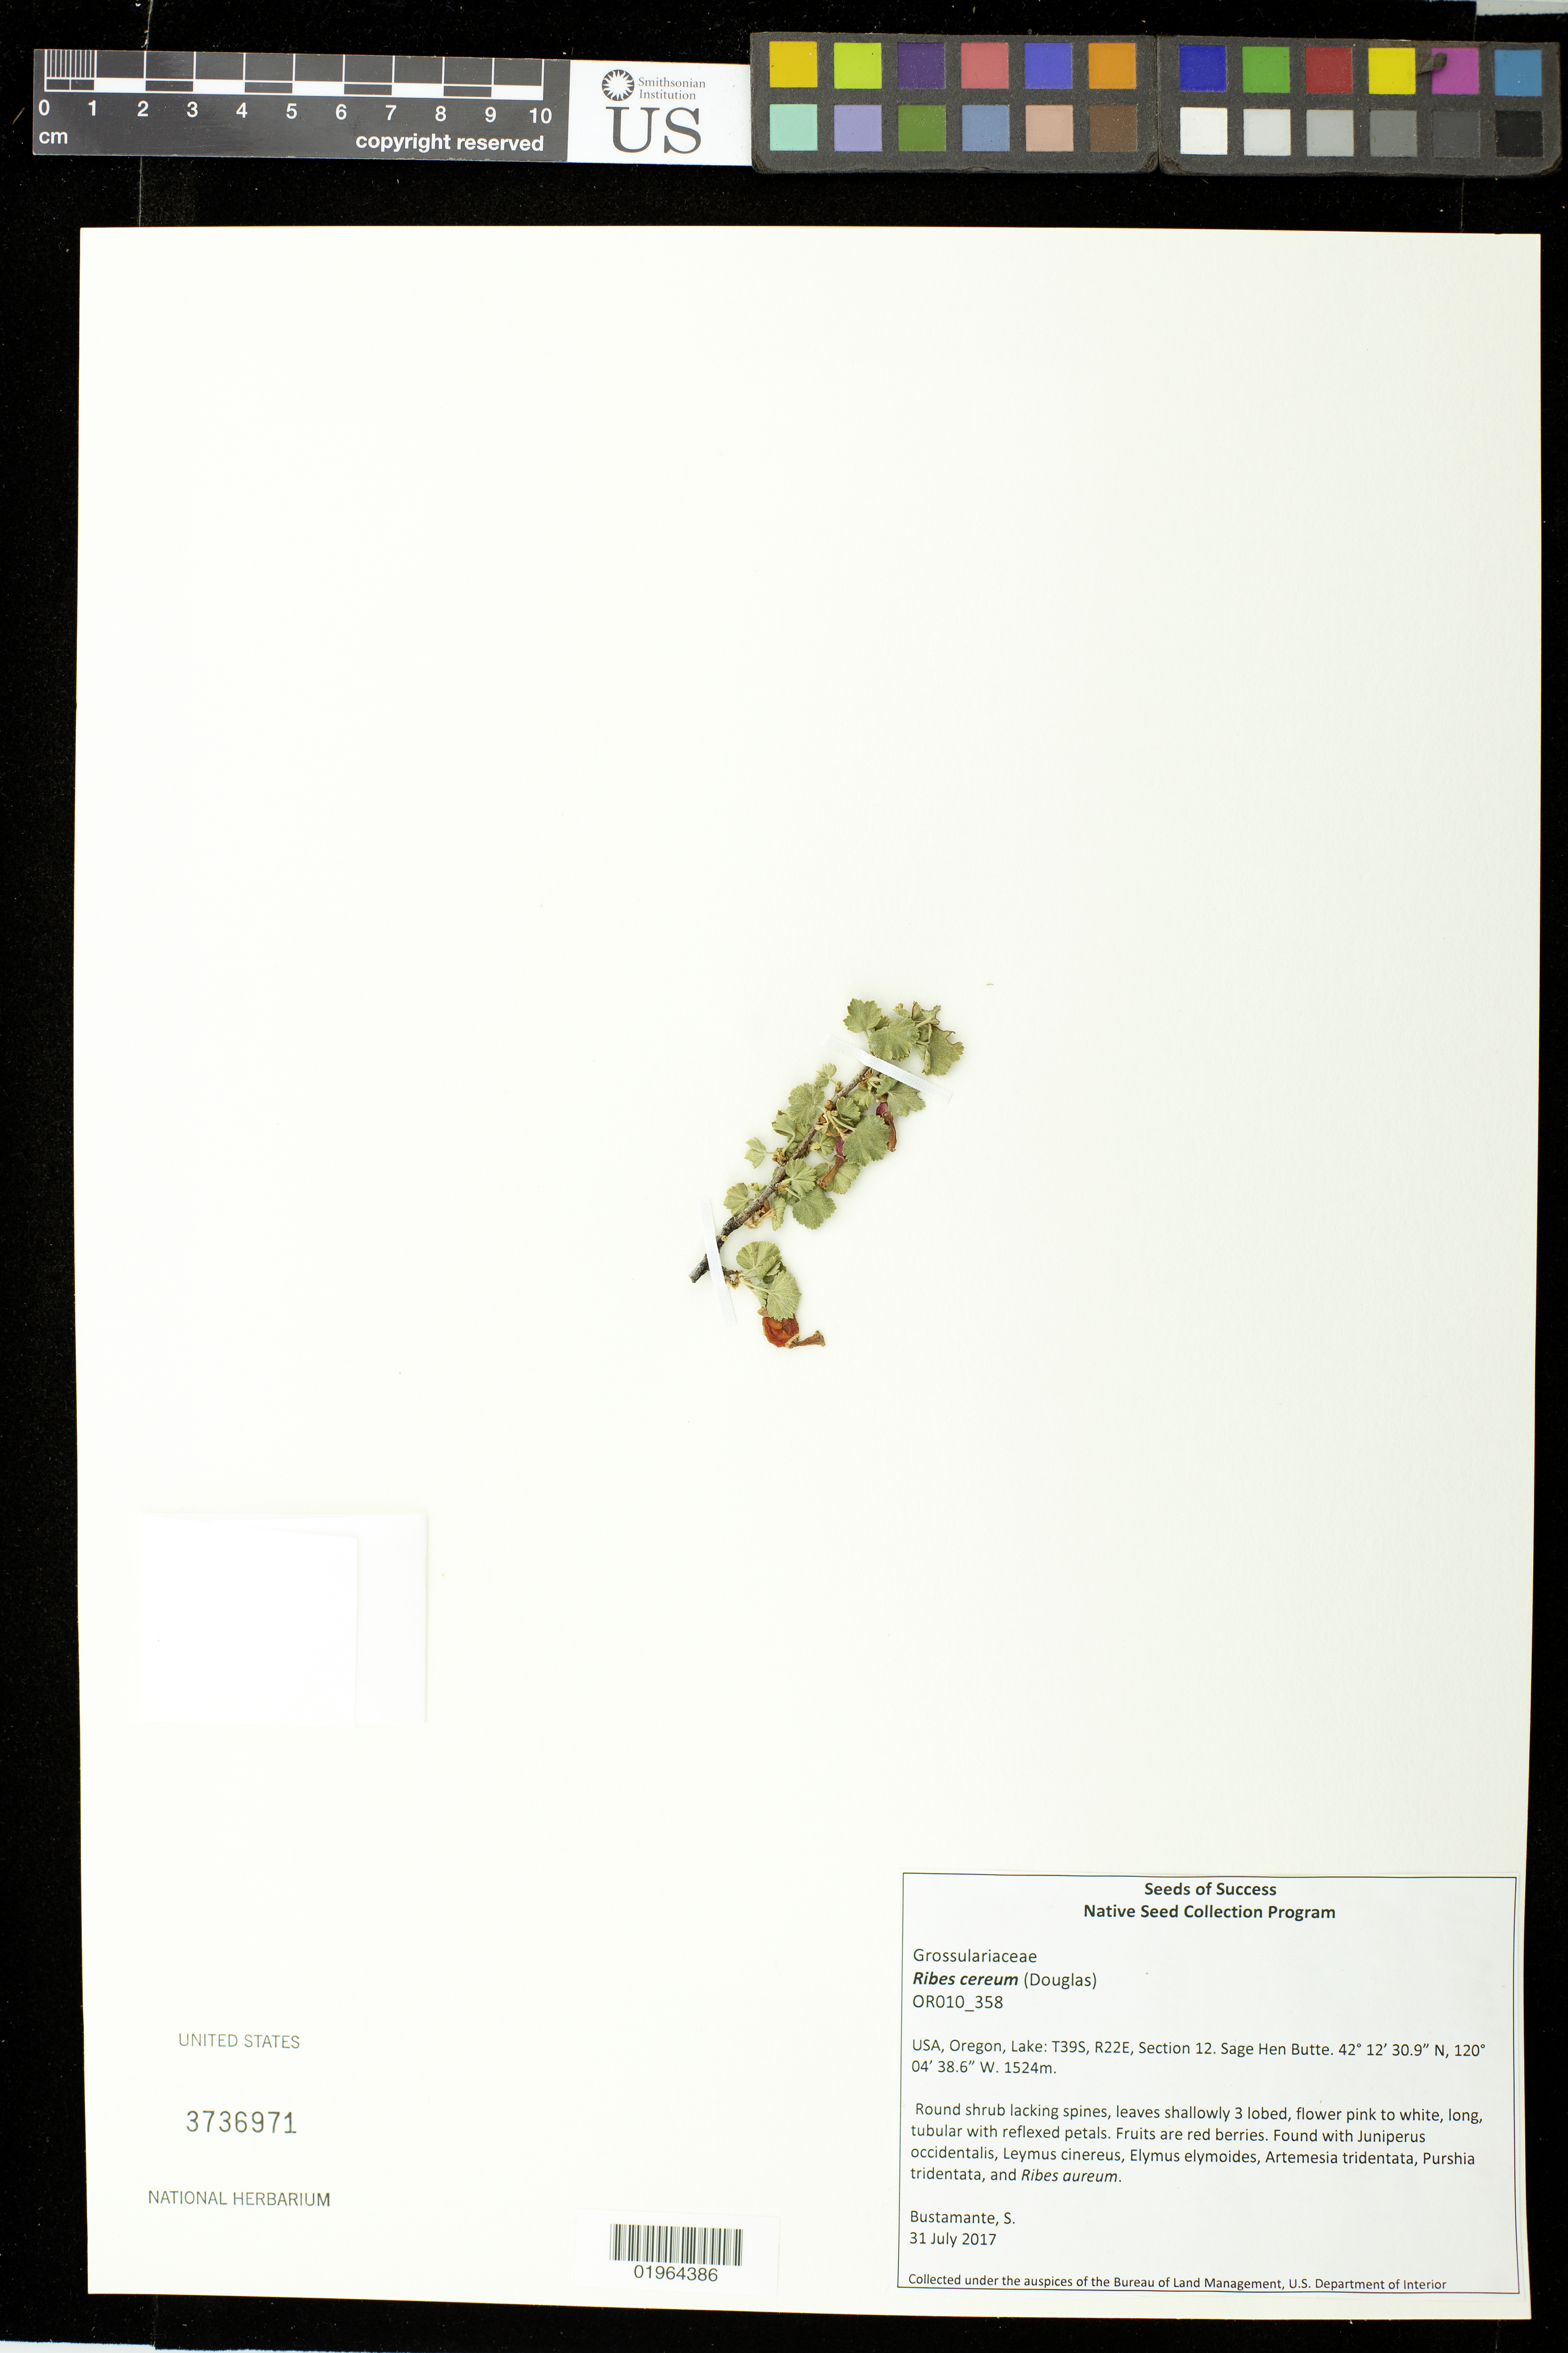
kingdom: Plantae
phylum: Tracheophyta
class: Magnoliopsida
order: Saxifragales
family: Grossulariaceae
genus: Ribes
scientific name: Ribes cereum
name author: Douglas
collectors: S. Bustamante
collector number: OR010_358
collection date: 2017-07-31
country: United States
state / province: Oregon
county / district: Lake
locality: Sage Hen Butte, T39S, R22E, Section 12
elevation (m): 1524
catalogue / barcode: US 3736971